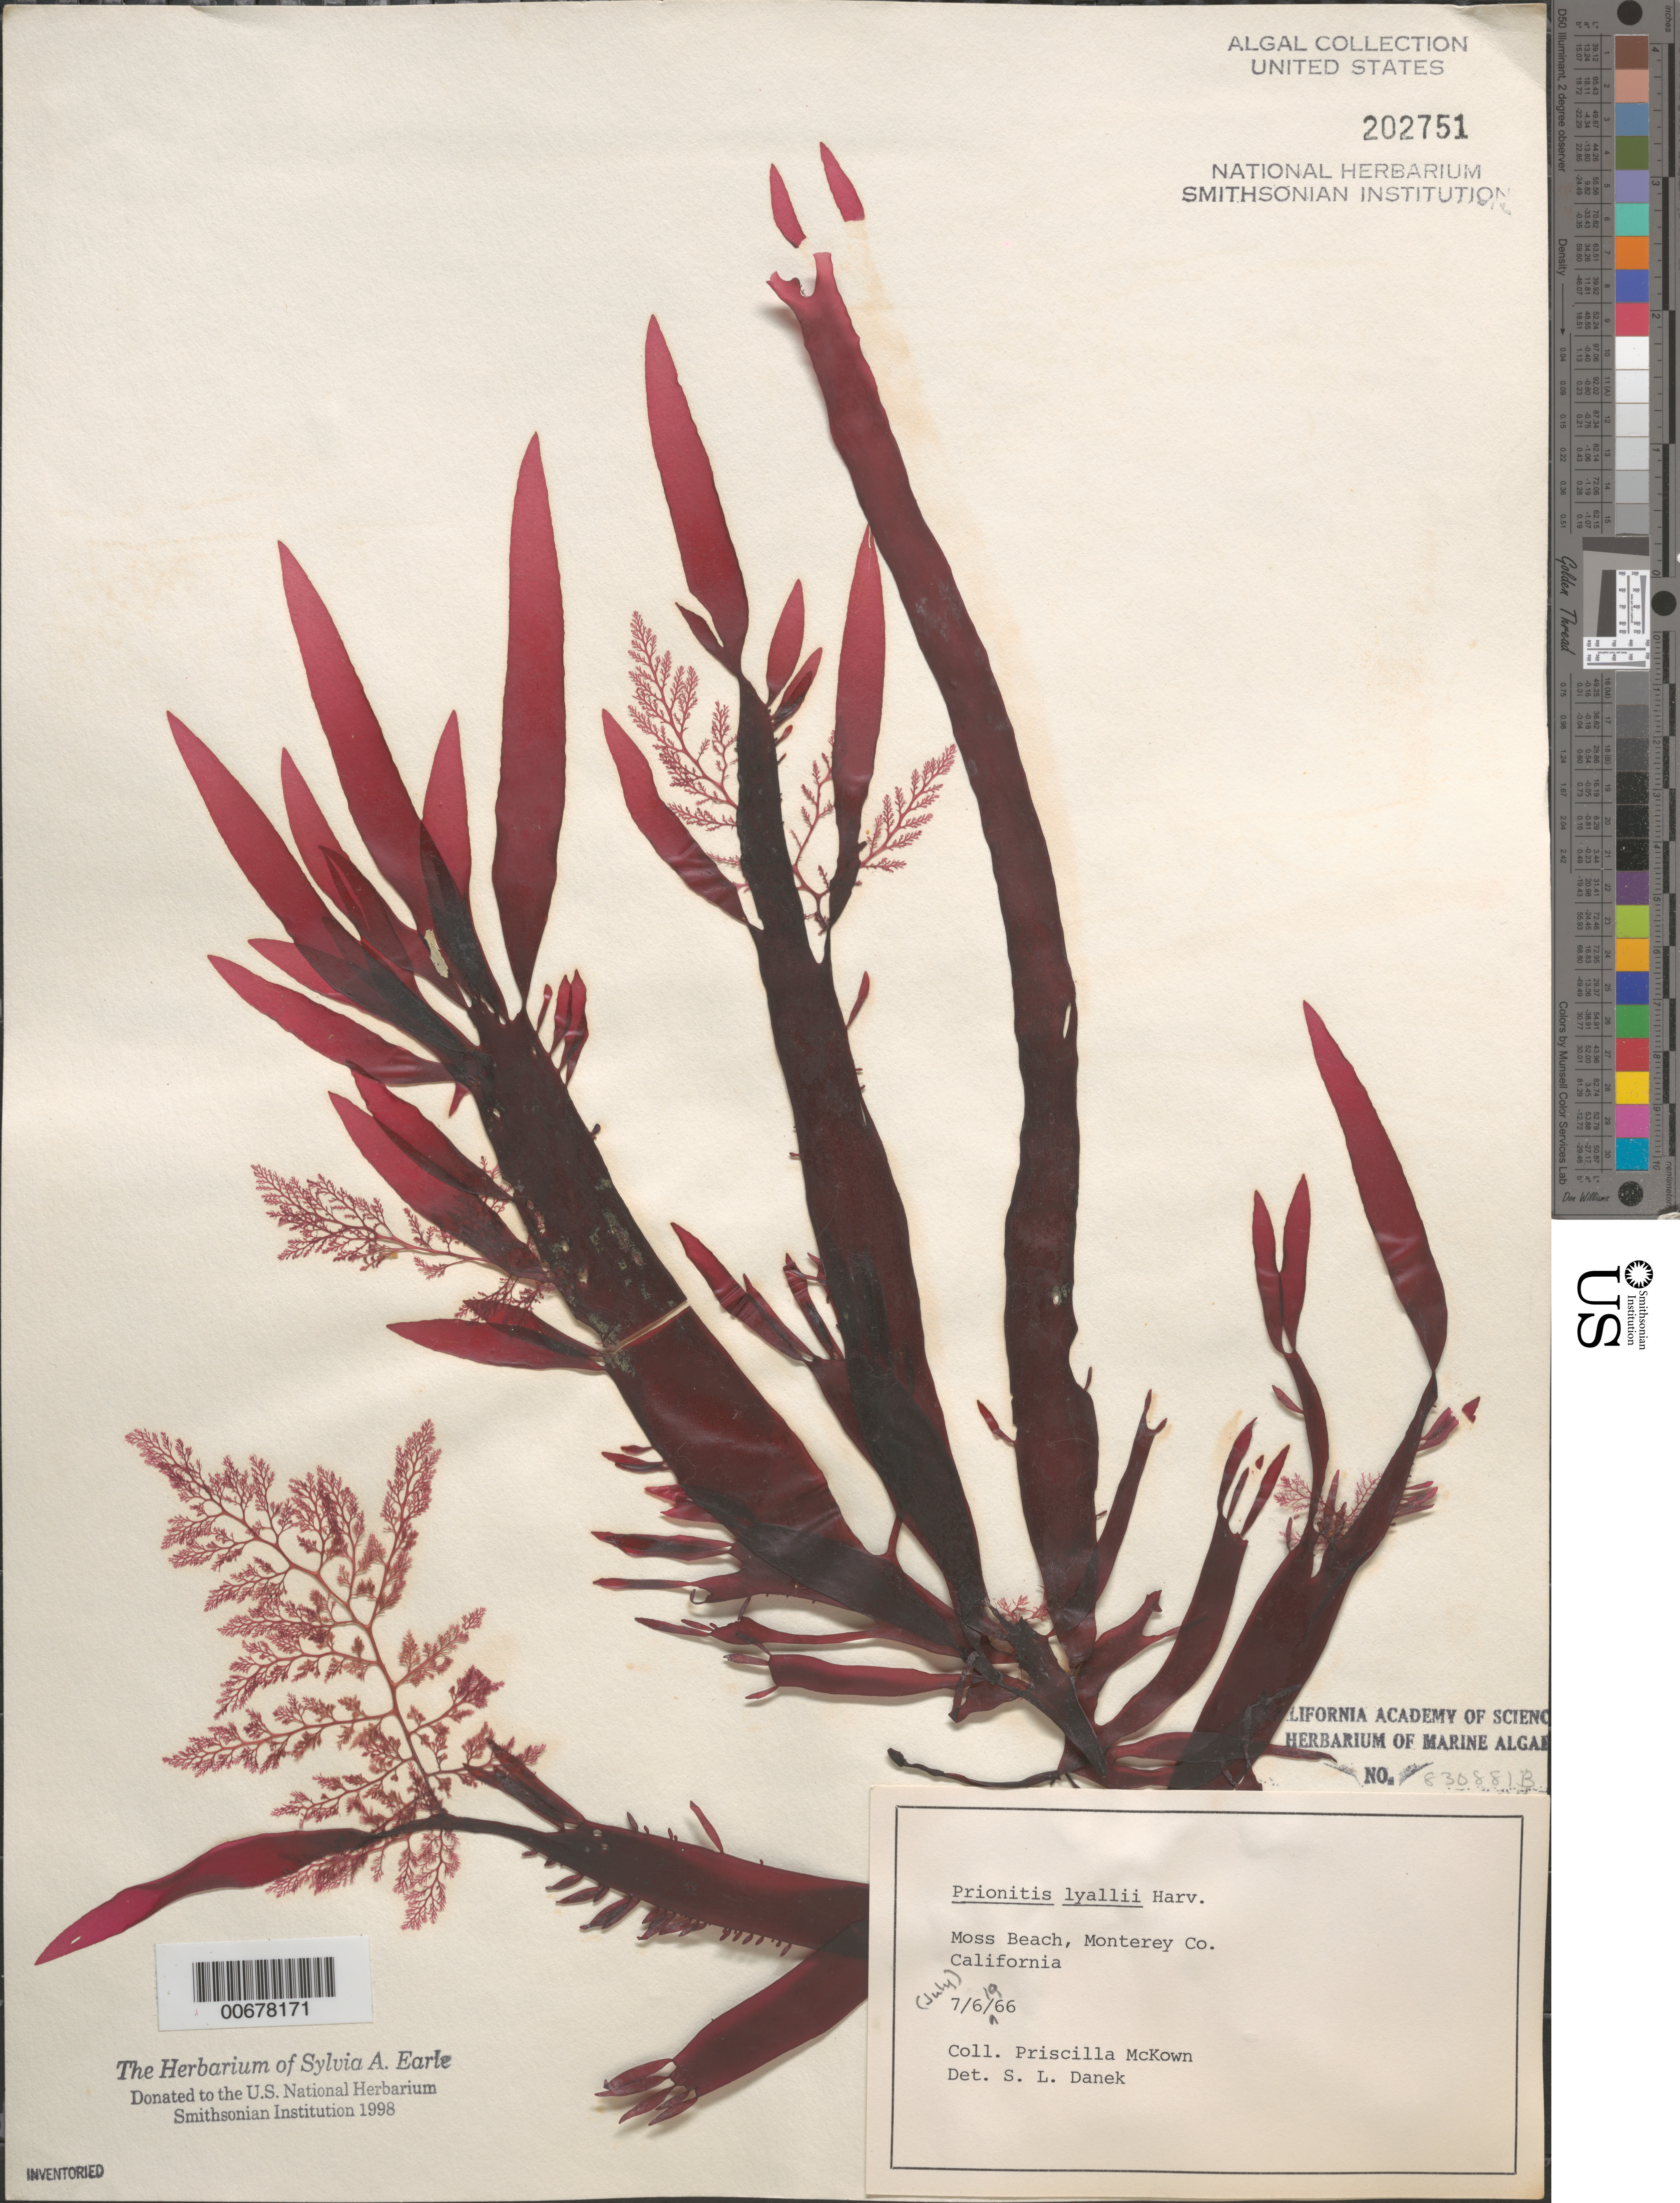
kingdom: Plantae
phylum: Rhodophyta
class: Florideophyceae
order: Cryptonemiales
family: Cryptonemiaceae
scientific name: Prionitis sternbergii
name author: (C. Agardh) J. Agardh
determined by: Algae name updating Project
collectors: P. McKown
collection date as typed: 06 July 1966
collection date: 1966-07-06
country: United States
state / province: California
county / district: Monterey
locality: Moss Beach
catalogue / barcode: US 202751